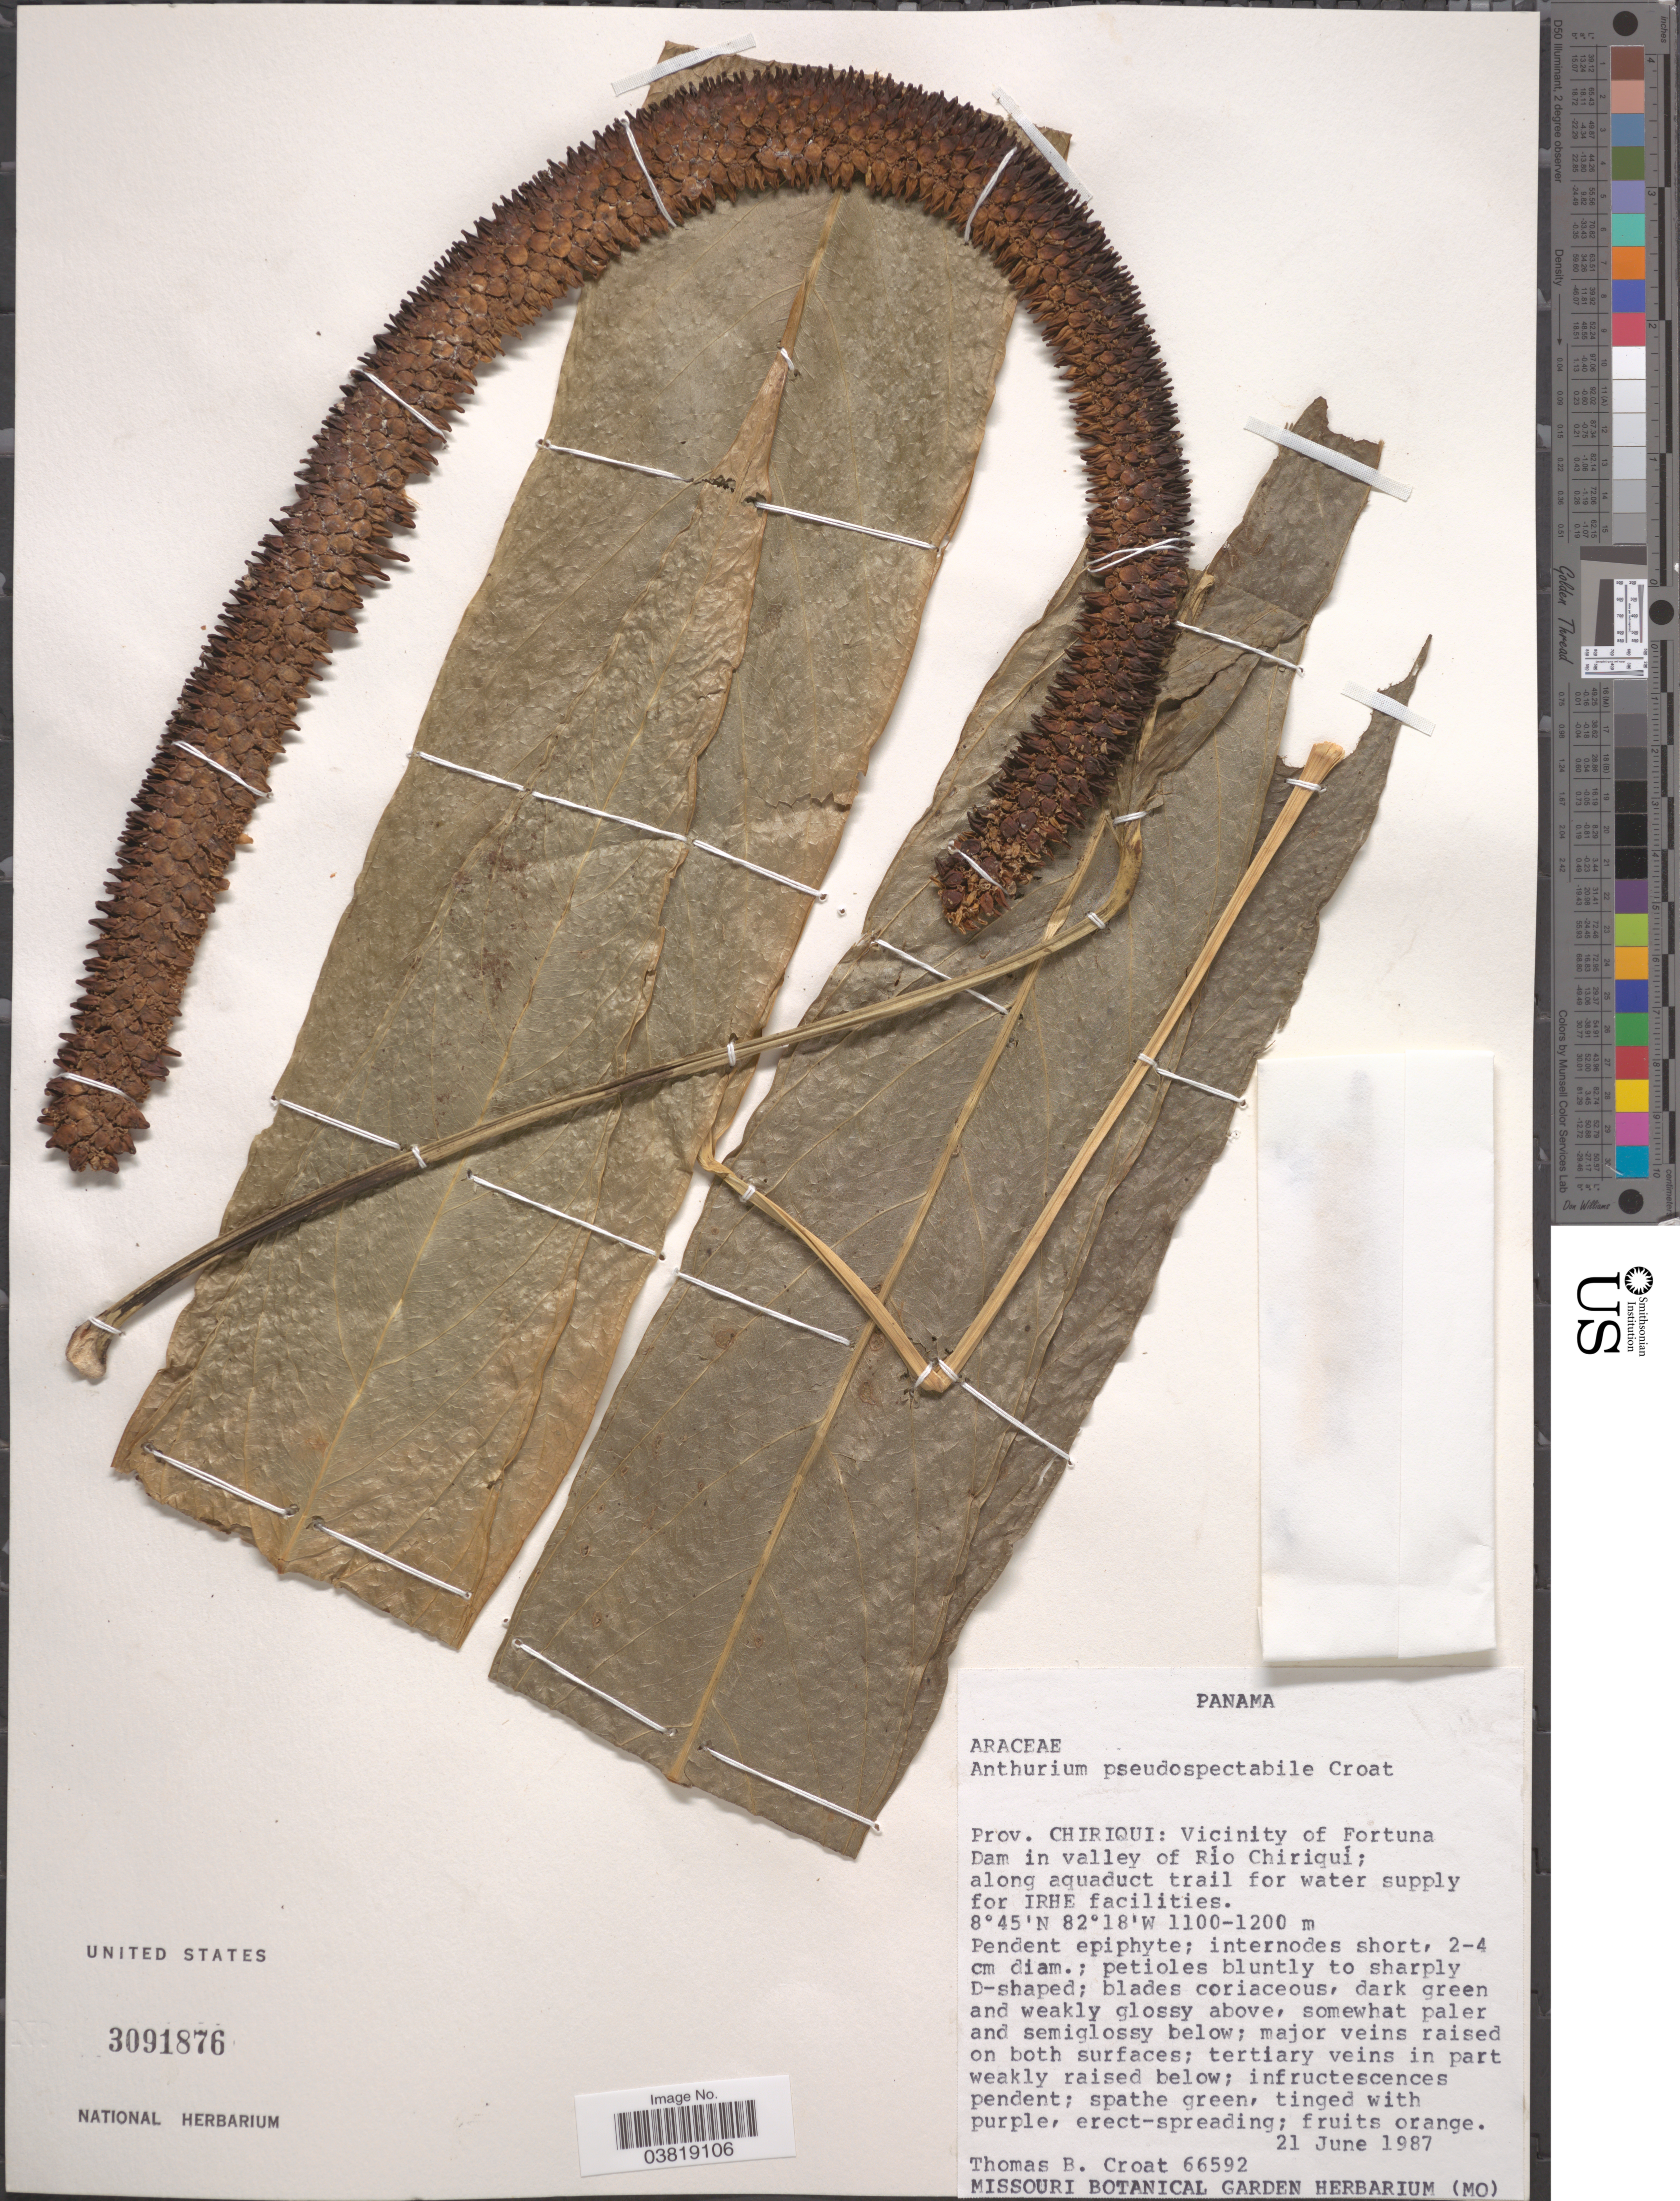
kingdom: Plantae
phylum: Tracheophyta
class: Liliopsida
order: Alismatales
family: Araceae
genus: Anthurium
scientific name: Anthurium pseudospectabile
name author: Croat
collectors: T. B. Croat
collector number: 66592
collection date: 1987-06-21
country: Panama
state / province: Chiriqui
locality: Vicinity of Fortuna Dam in valley of Río Chiriquí; along aqueduct trail for water supply for IRHE facilities.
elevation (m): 1100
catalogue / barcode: US 3091876